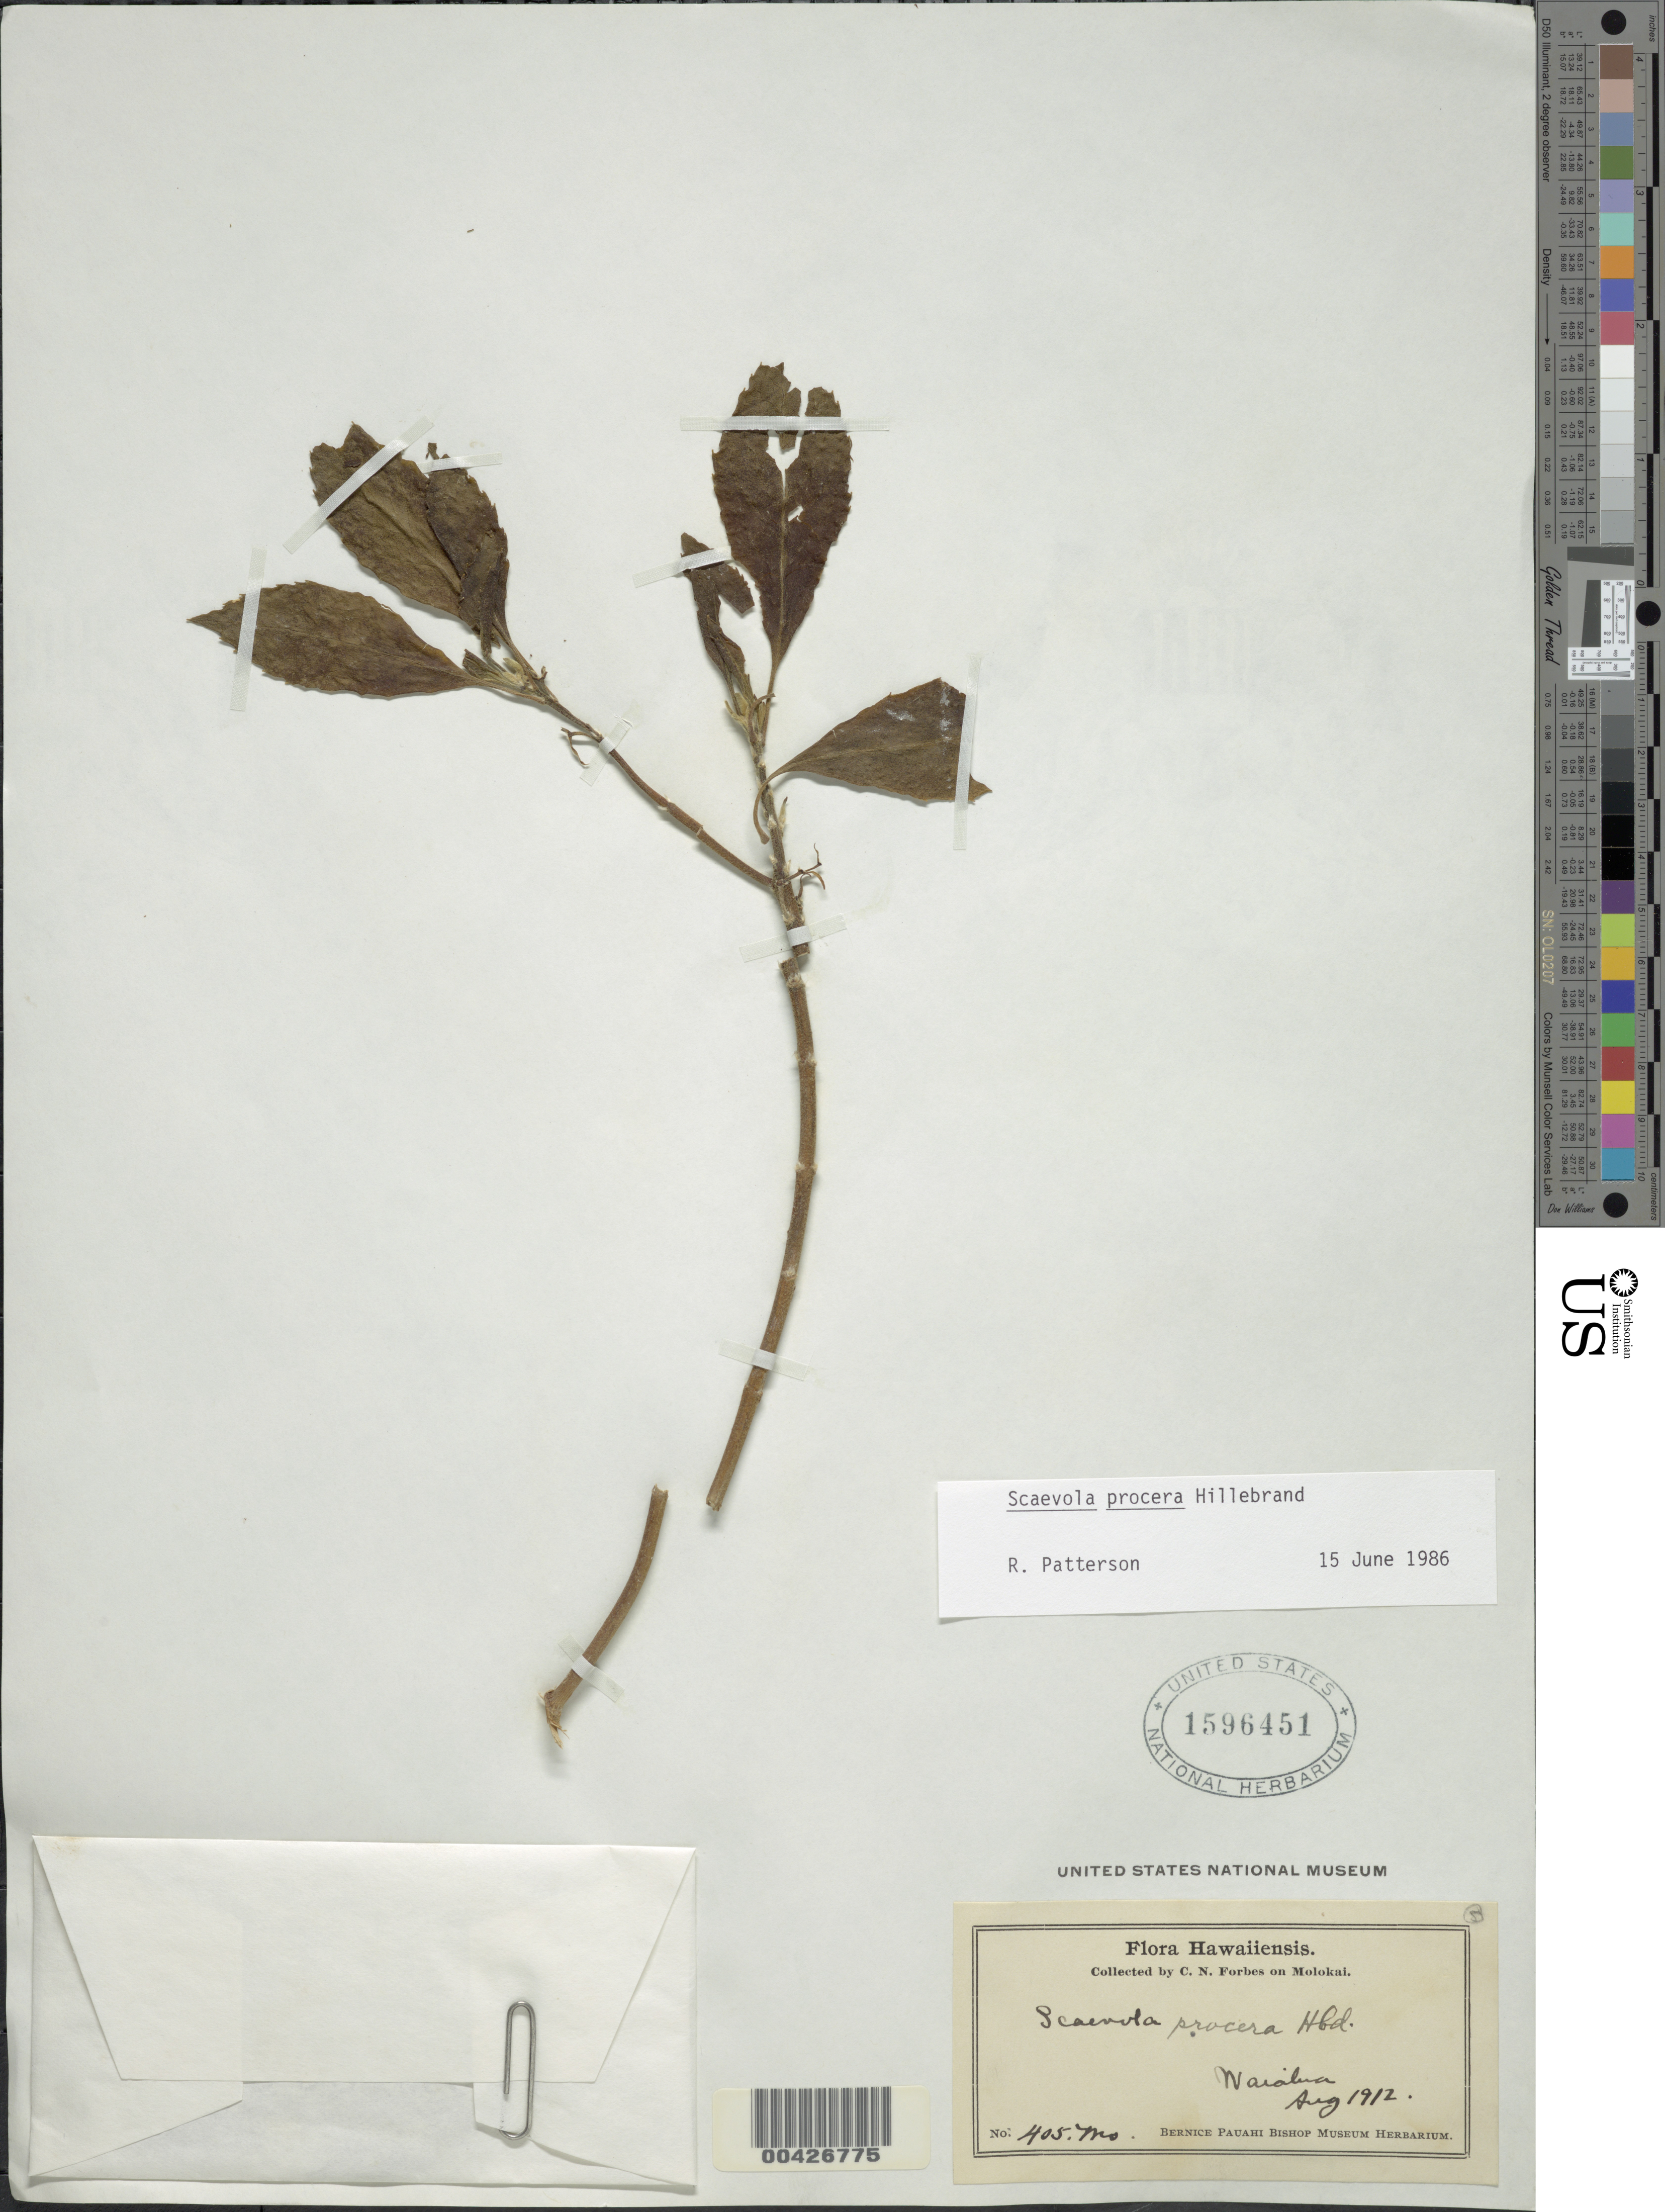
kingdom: Plantae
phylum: Tracheophyta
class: Magnoliopsida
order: Asterales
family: Goodeniaceae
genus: Scaevola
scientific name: Scaevola procera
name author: Hillebr.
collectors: C. N. Forbes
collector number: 405.Mo.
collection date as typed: Aug 1912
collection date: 1912-08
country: United States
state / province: Hawaii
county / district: Maui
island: Moloka'i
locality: Waialua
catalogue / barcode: US 1596451